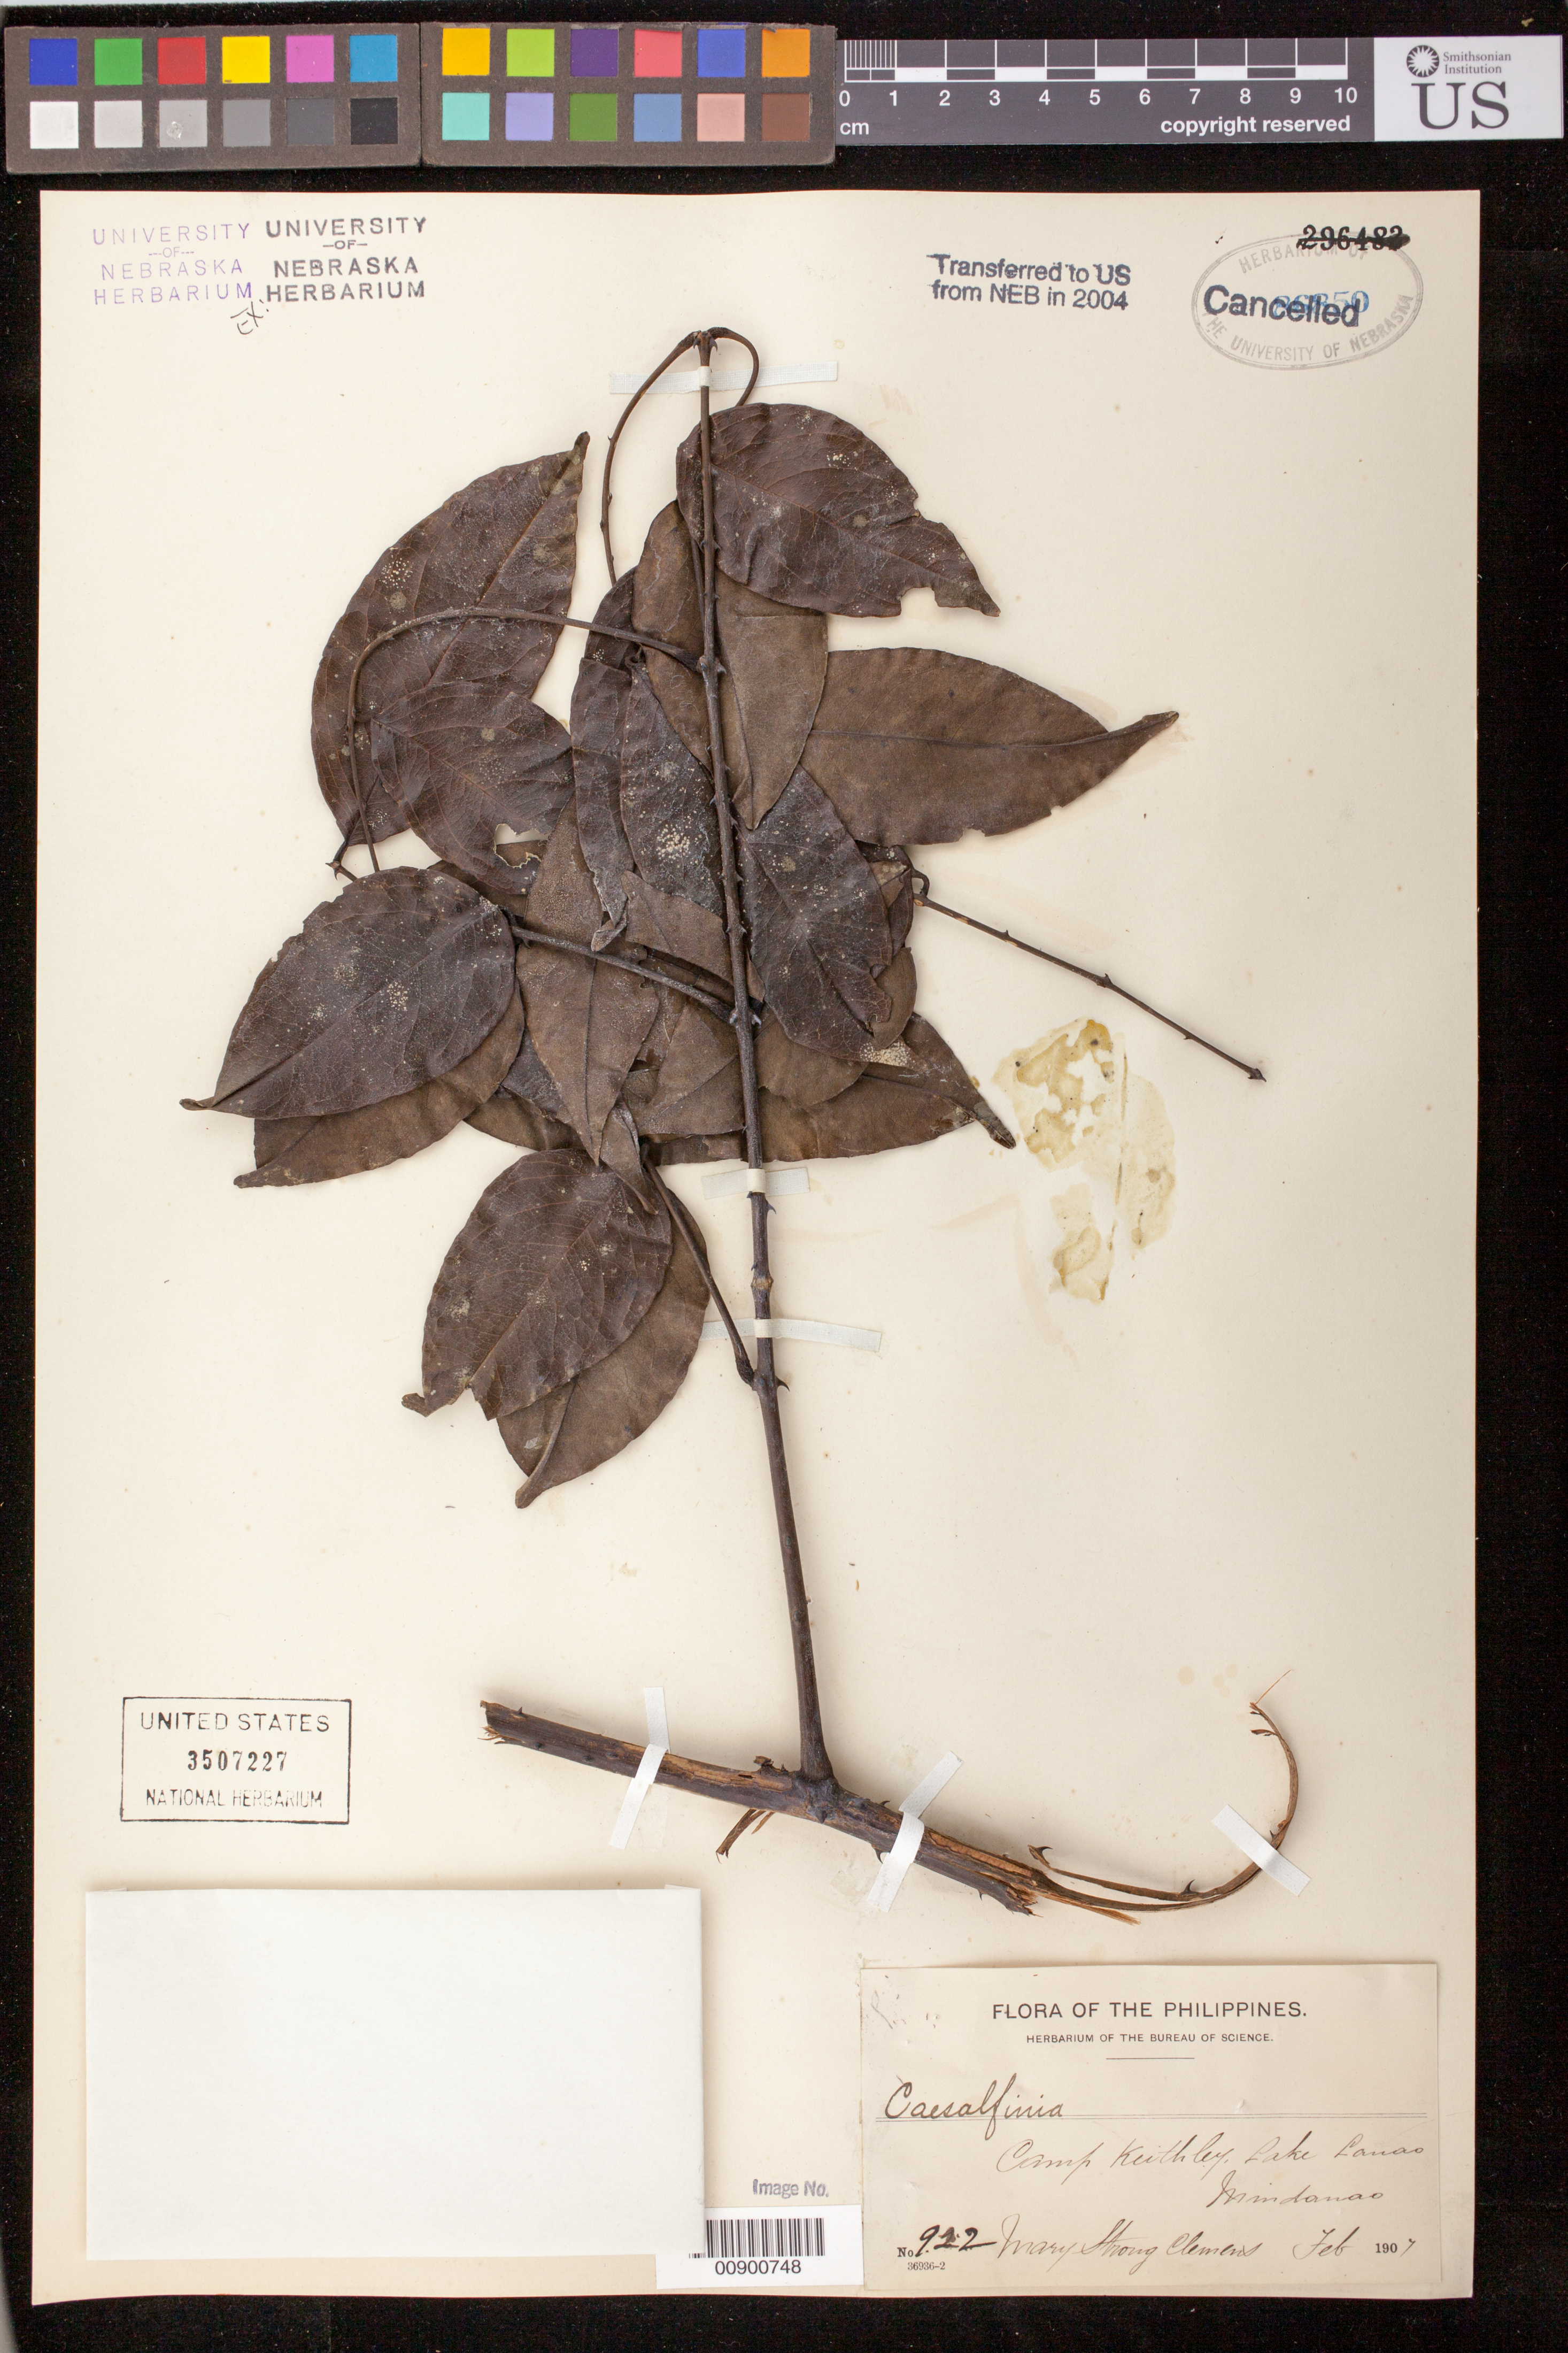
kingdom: Plantae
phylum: Tracheophyta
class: Magnoliopsida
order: Fabales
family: Fabaceae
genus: Caesalpinia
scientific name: Caesalpinia sp.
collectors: M. S. Clemens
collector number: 922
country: Philippines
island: Mindanao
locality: Lake Lanao, Camp Keithley.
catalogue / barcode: US 3507227